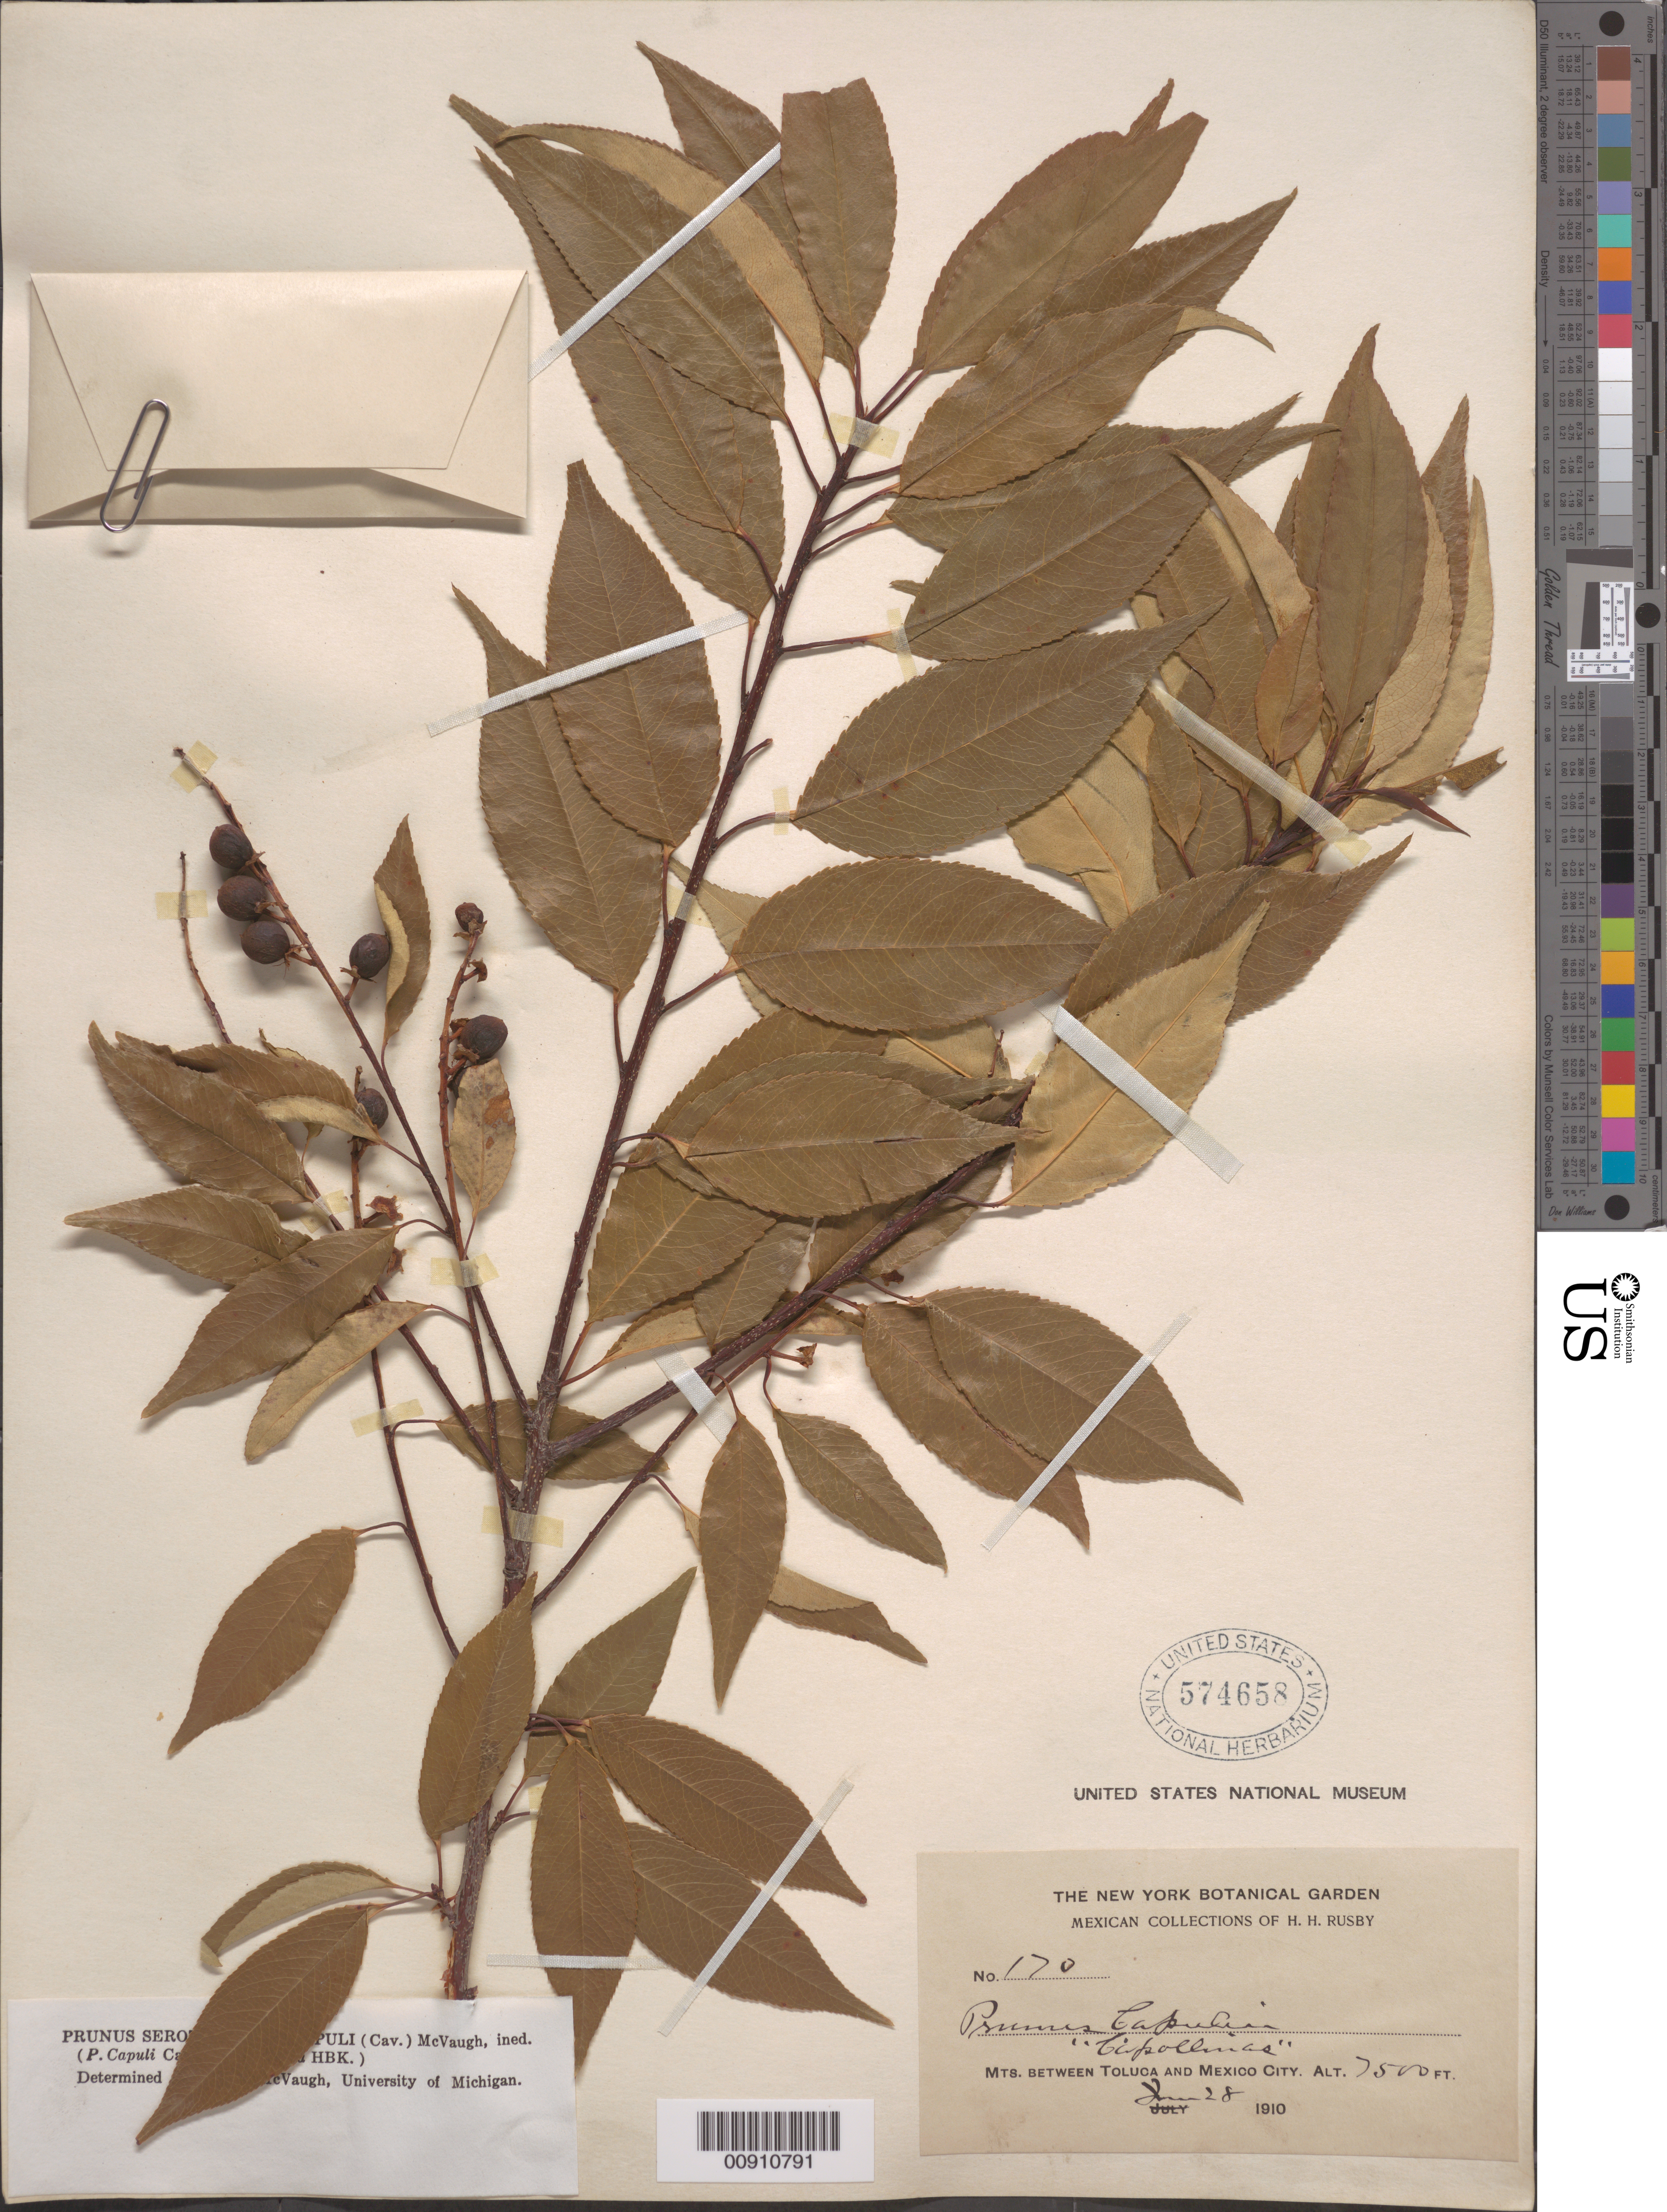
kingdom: Plantae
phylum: Tracheophyta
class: Magnoliopsida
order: Rosales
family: Rosaceae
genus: Prunus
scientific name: Prunus serotina var. salicifolia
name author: (Kunth) Koehne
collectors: H. H. Rusby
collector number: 170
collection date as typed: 28 Jun 1910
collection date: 1910-06-28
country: Mexico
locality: Mts. Between Toluca and Mexico City.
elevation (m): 2286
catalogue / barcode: US 574658